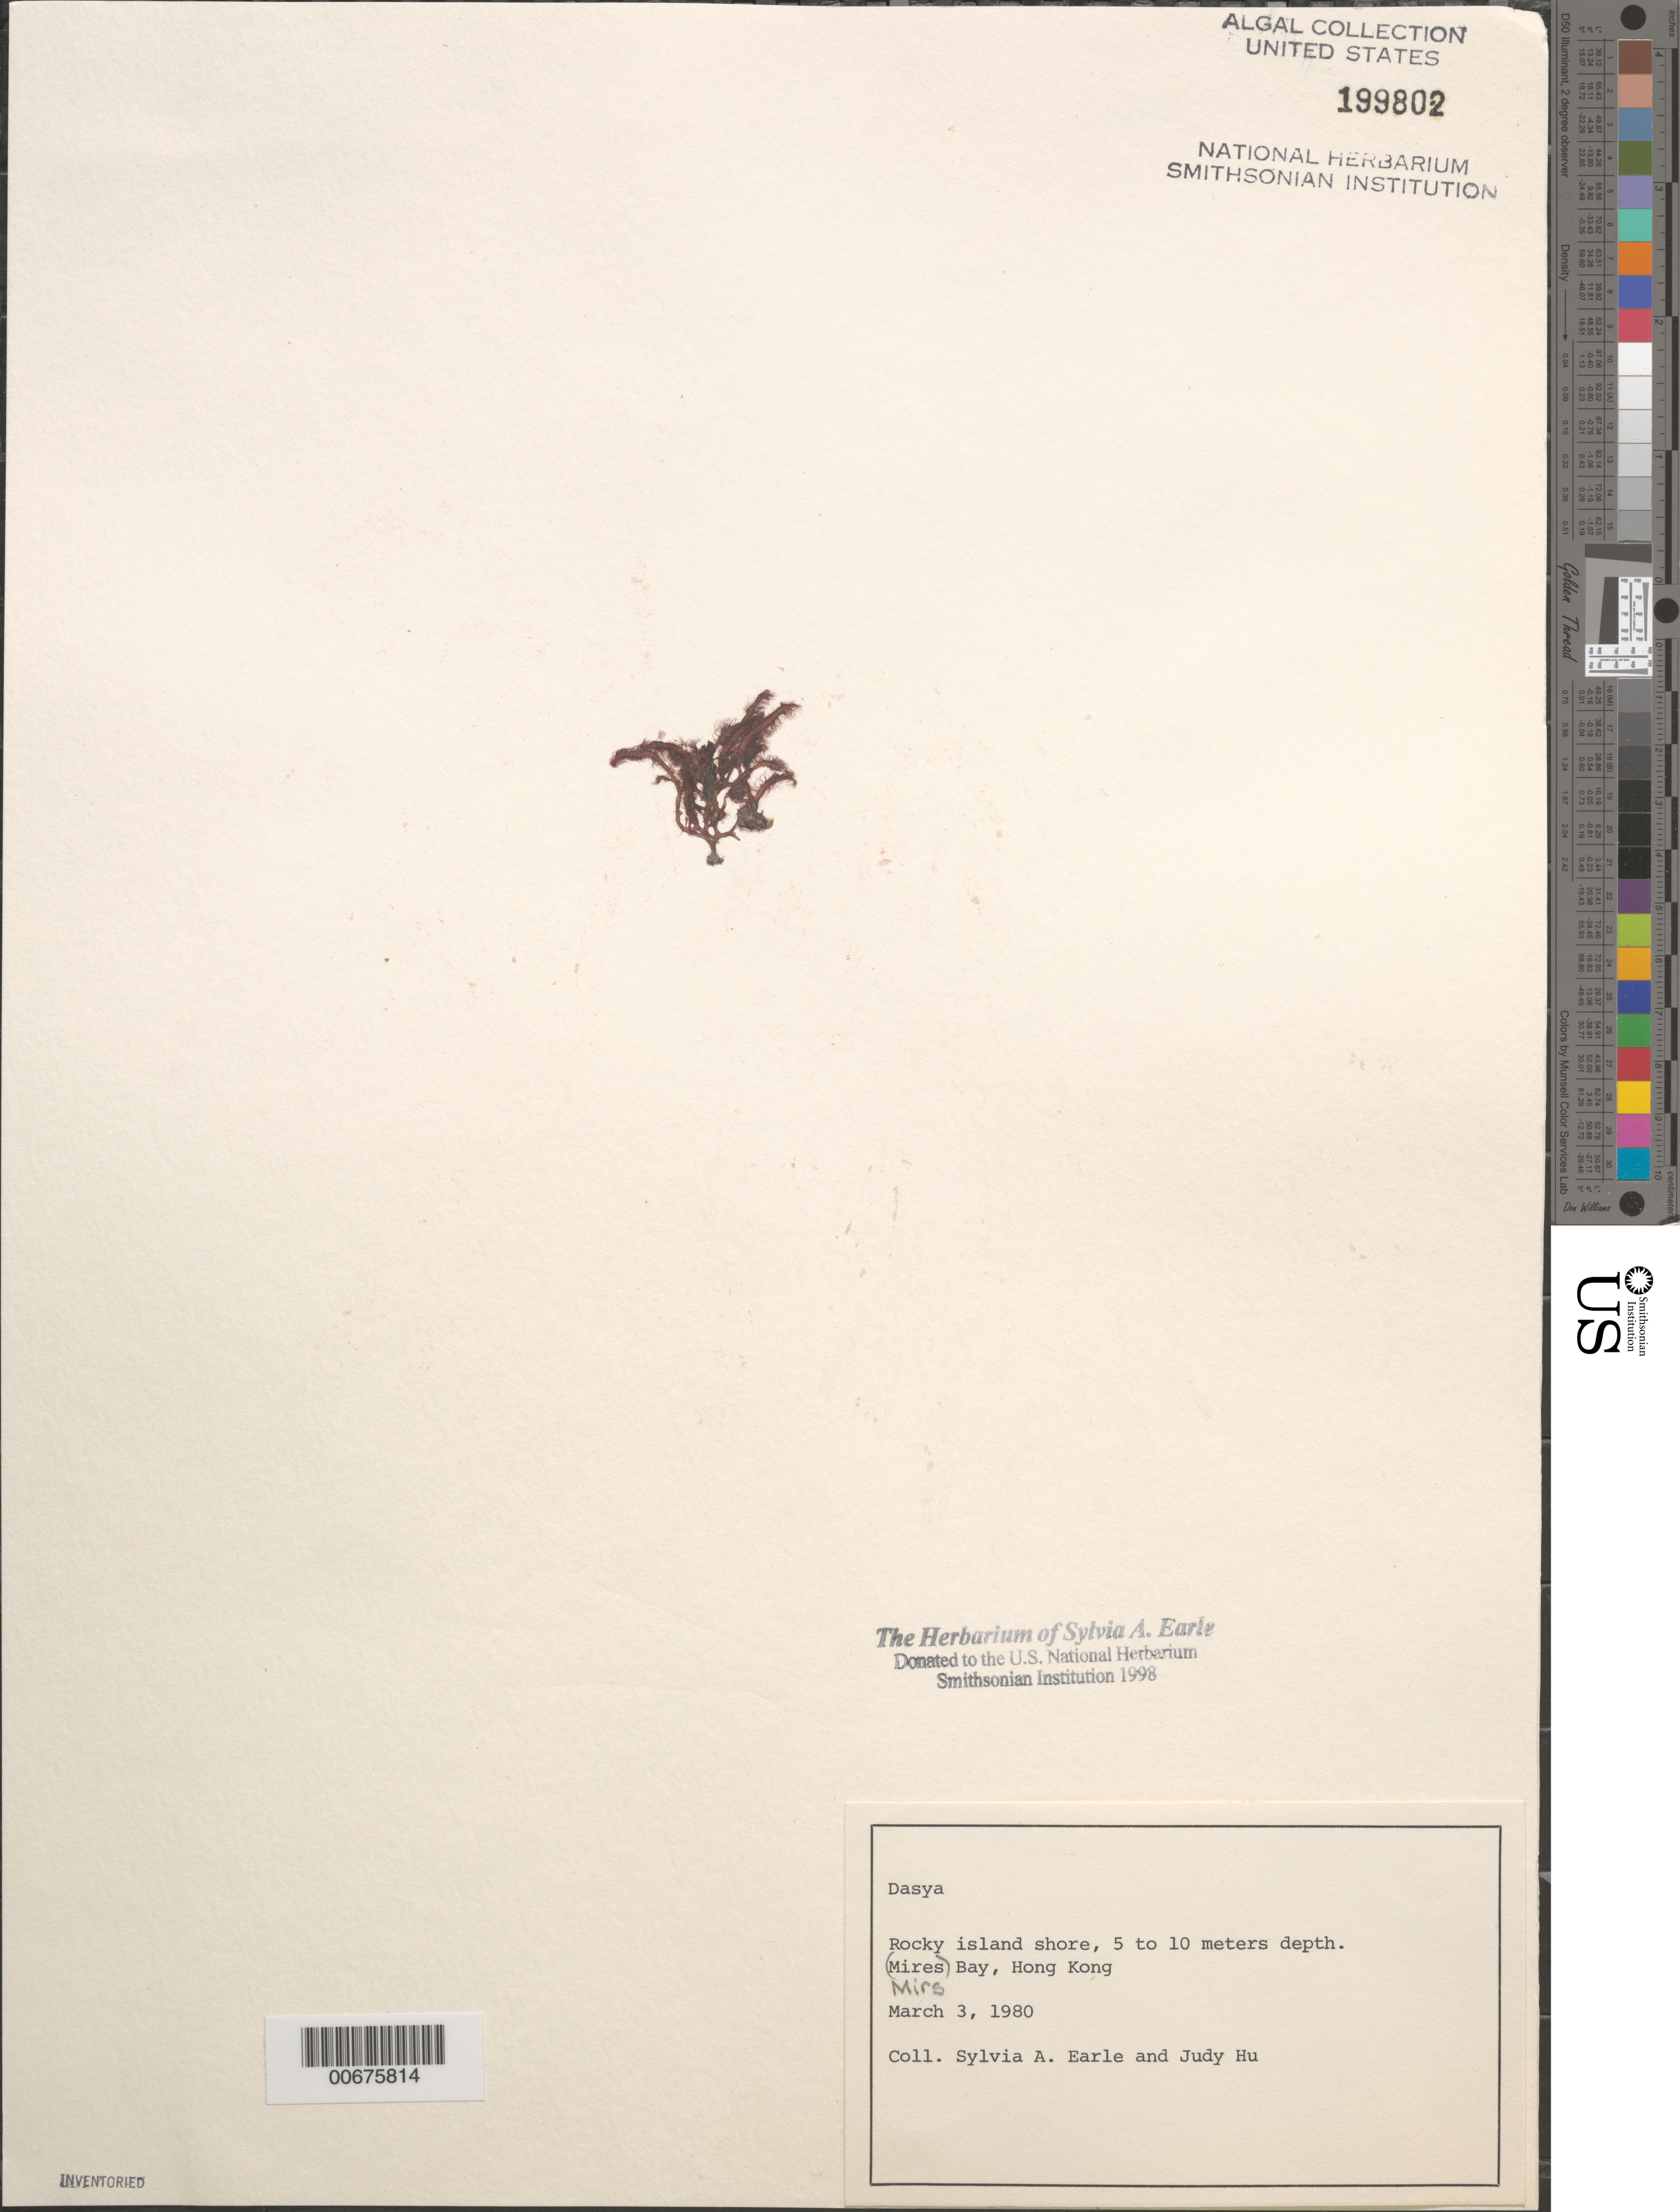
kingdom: Plantae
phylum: Rhodophyta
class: Florideophyceae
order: Ceramiales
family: Dasyaceae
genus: Dasya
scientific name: Dasya sp.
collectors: S. A. Earle & J. Hu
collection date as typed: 03 Mar 1980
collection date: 1980-03-03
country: China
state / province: Hong Kong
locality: Mirs Bay (Mires Bay), New Territories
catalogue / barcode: US 199802